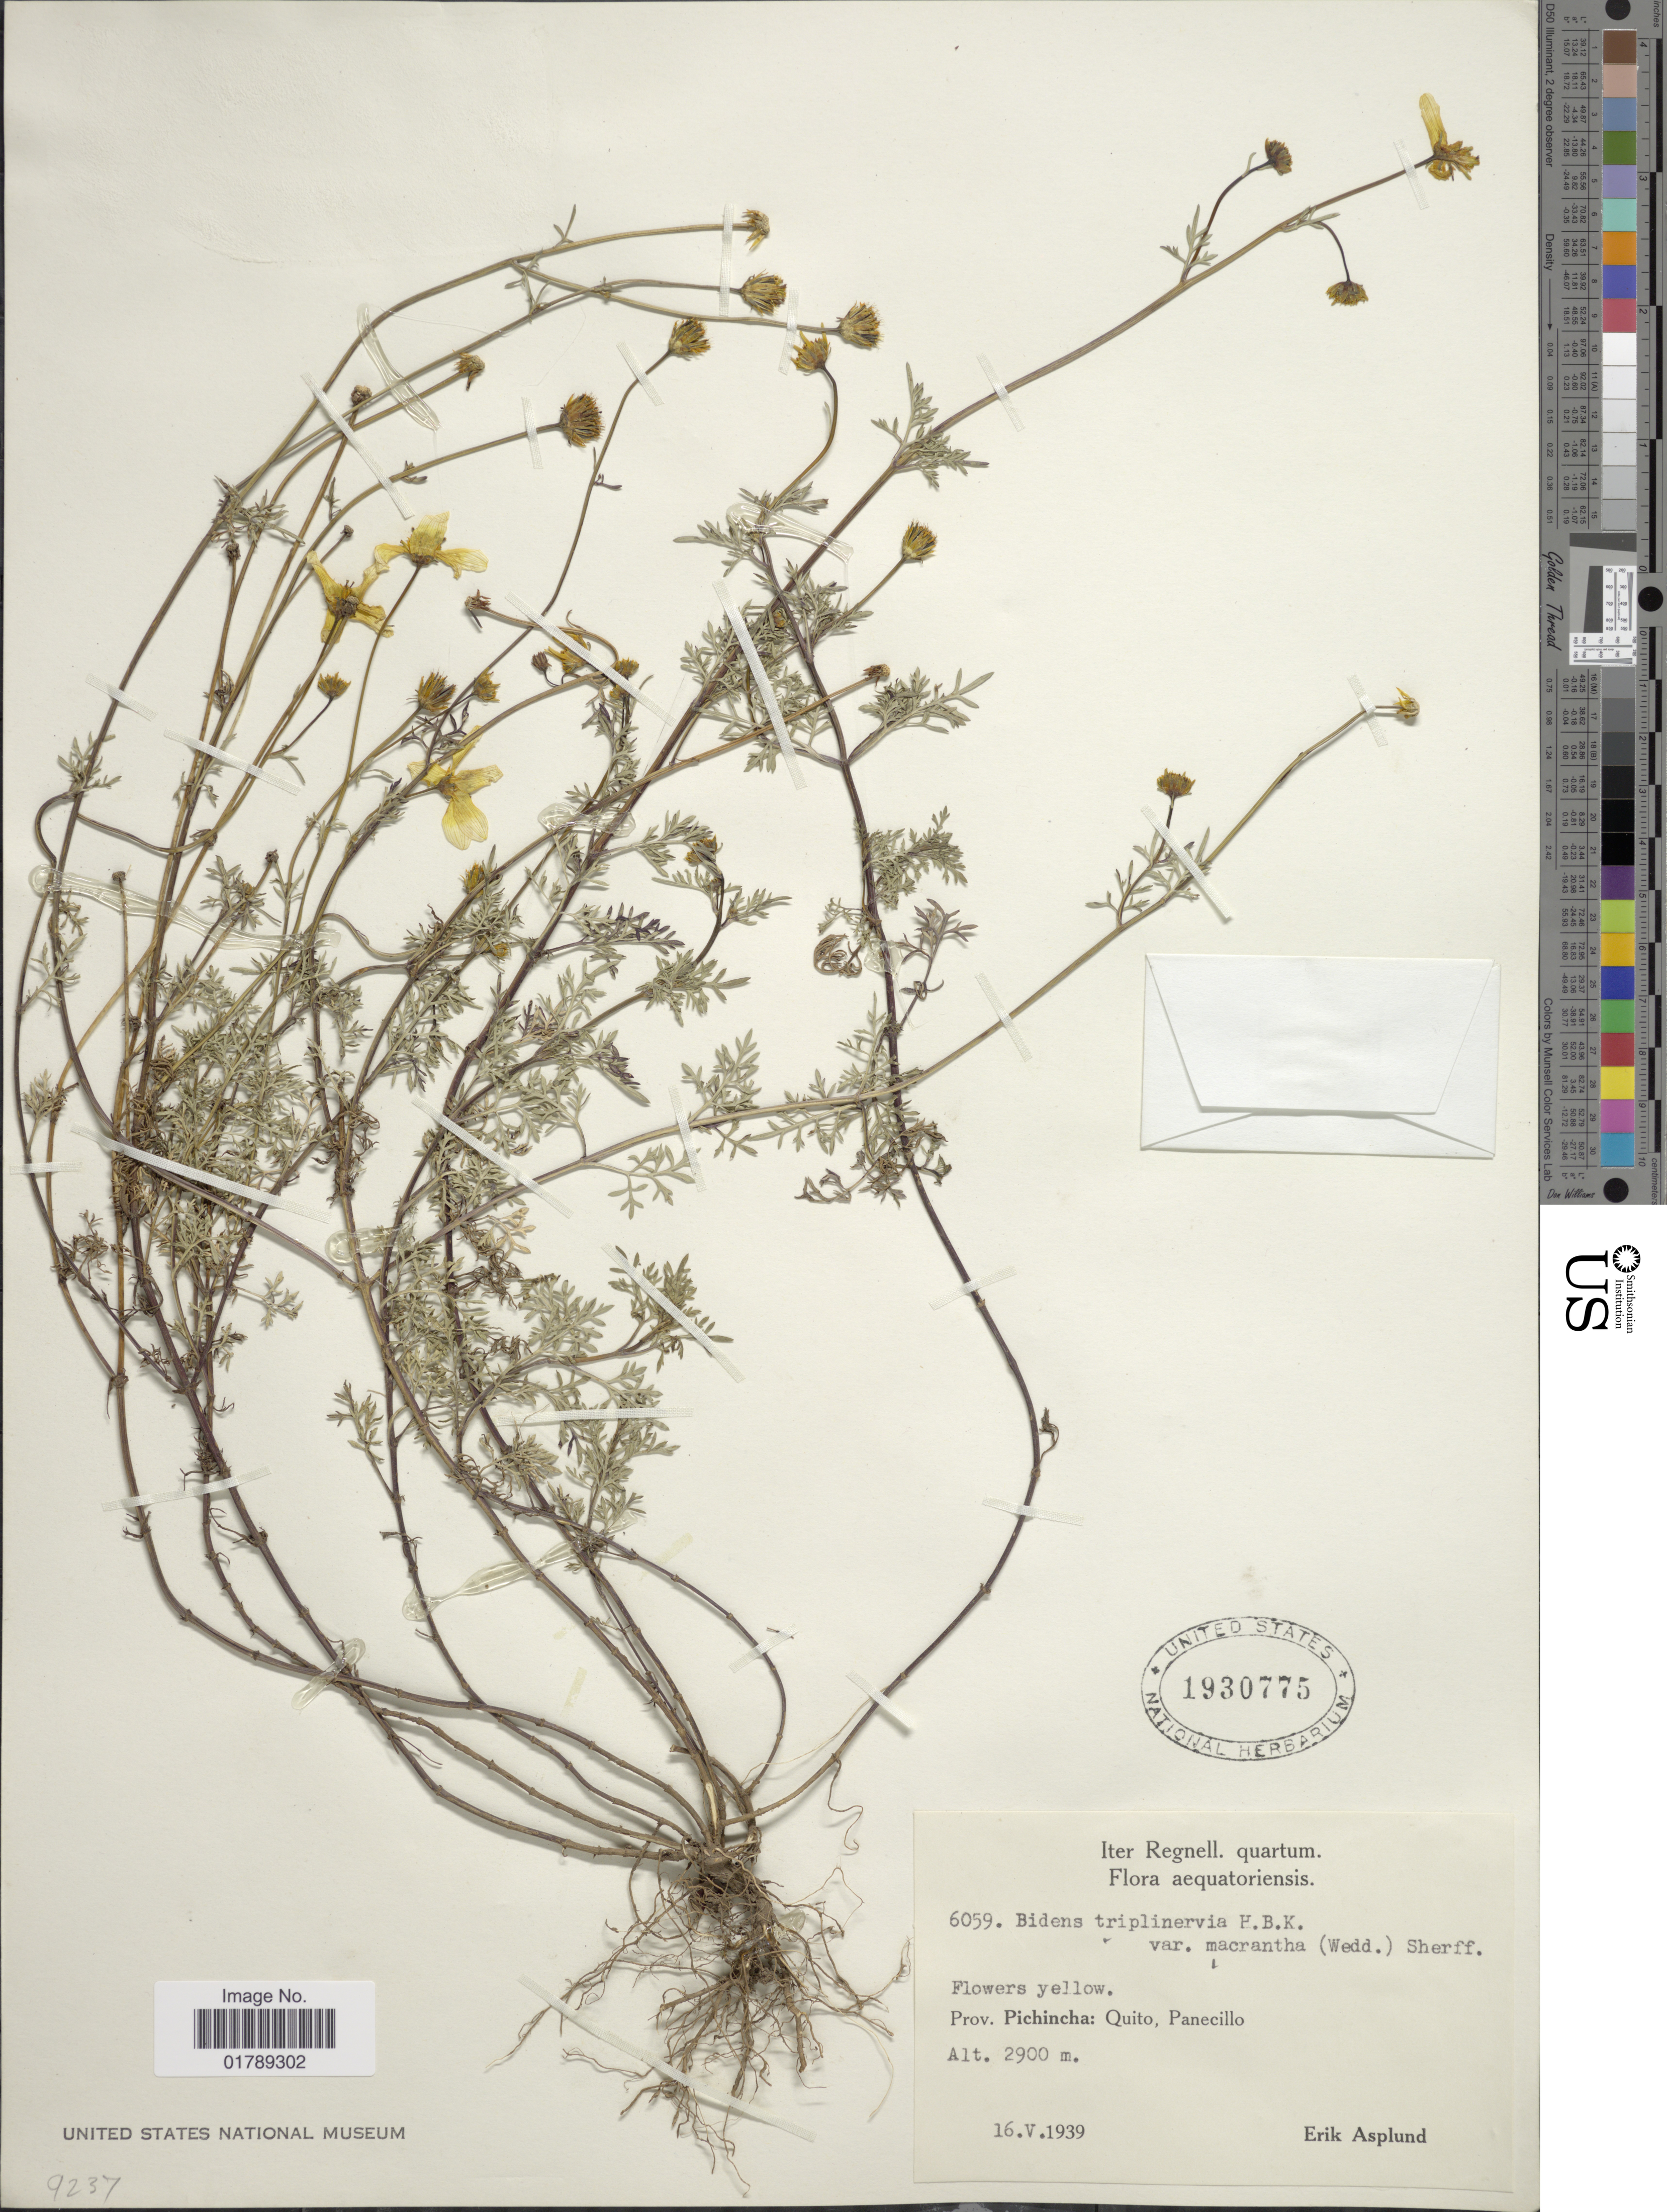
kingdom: Plantae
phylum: Tracheophyta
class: Magnoliopsida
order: Asterales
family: Asteraceae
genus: Bidens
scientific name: Bidens triplinervia var. macrantha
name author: (Wedd.) Sherff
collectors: E. Asplund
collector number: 6059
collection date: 1939-05-16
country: Ecuador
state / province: Pichincha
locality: Quito, Panecillo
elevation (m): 2900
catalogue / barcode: US 1930775